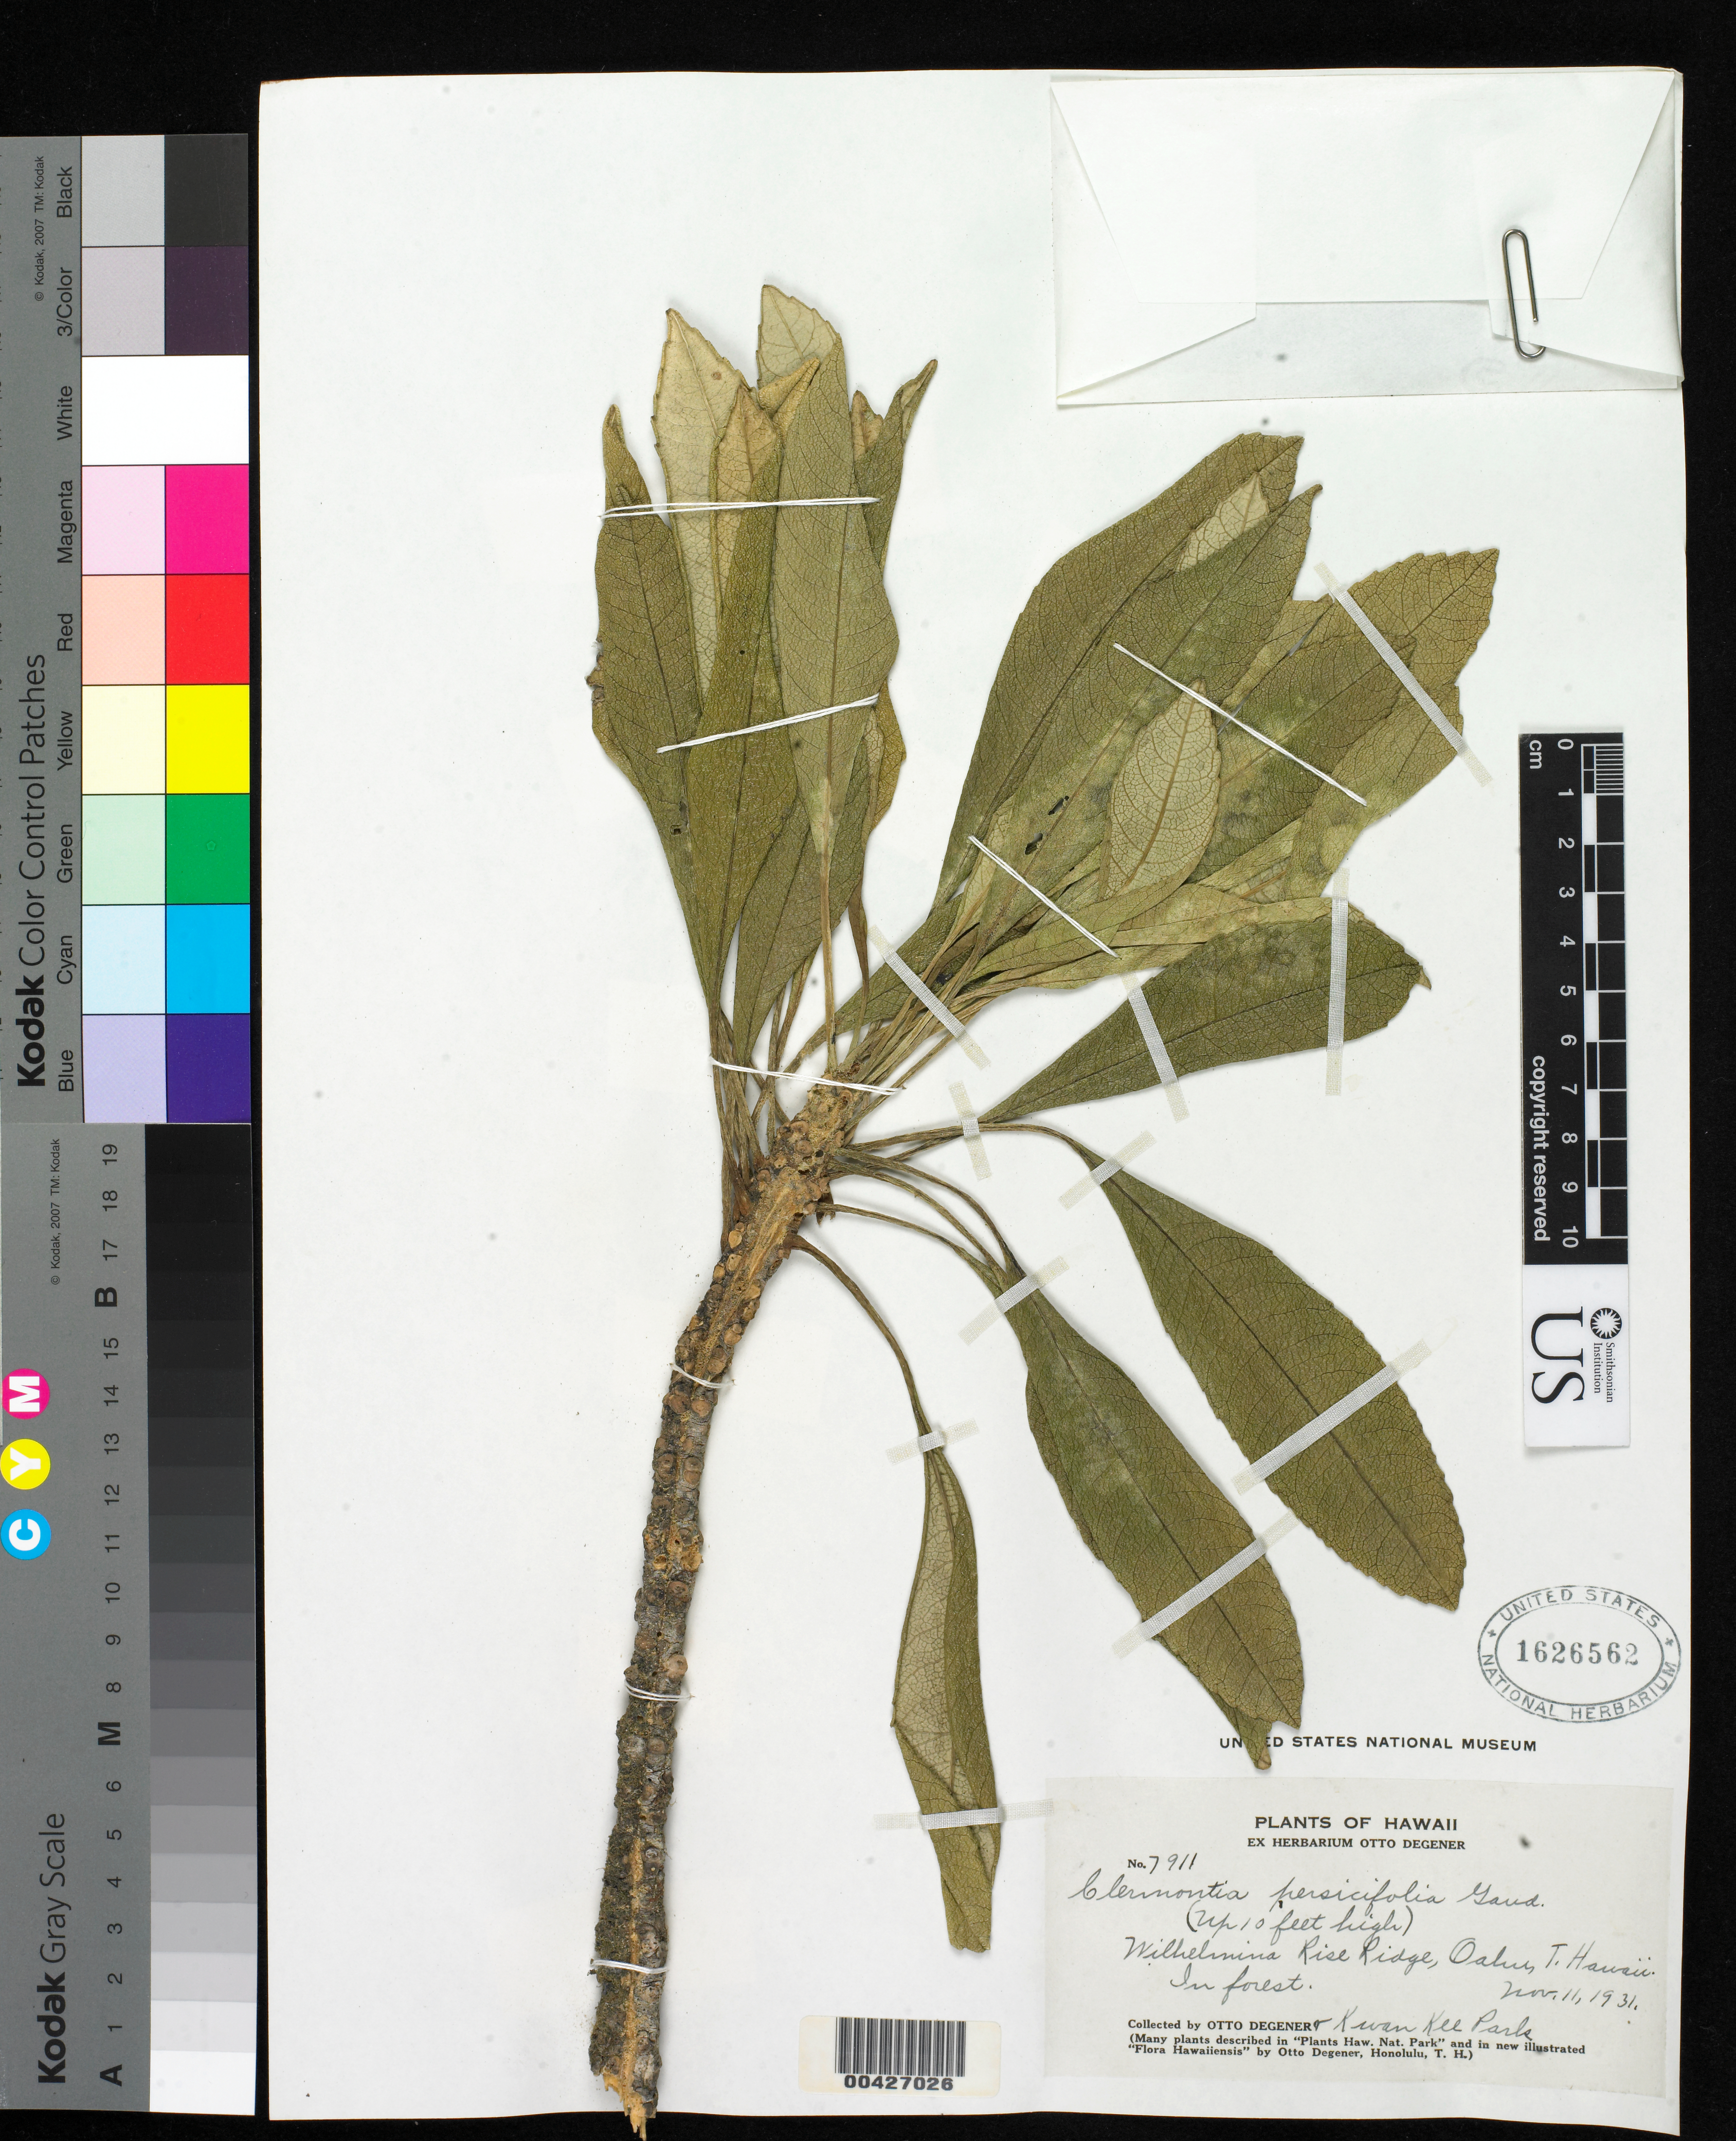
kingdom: Plantae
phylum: Tracheophyta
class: Magnoliopsida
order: Asterales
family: Campanulaceae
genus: Clermontia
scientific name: Clermontia persicifolia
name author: Gaudich.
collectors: O. Degener & K. Park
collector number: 7911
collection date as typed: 11 Nov 1931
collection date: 1931-11-11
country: United States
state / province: Hawaii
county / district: Honolulu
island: Oahu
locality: Wilhelmina Rise Ridge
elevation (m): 3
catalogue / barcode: US 1626562